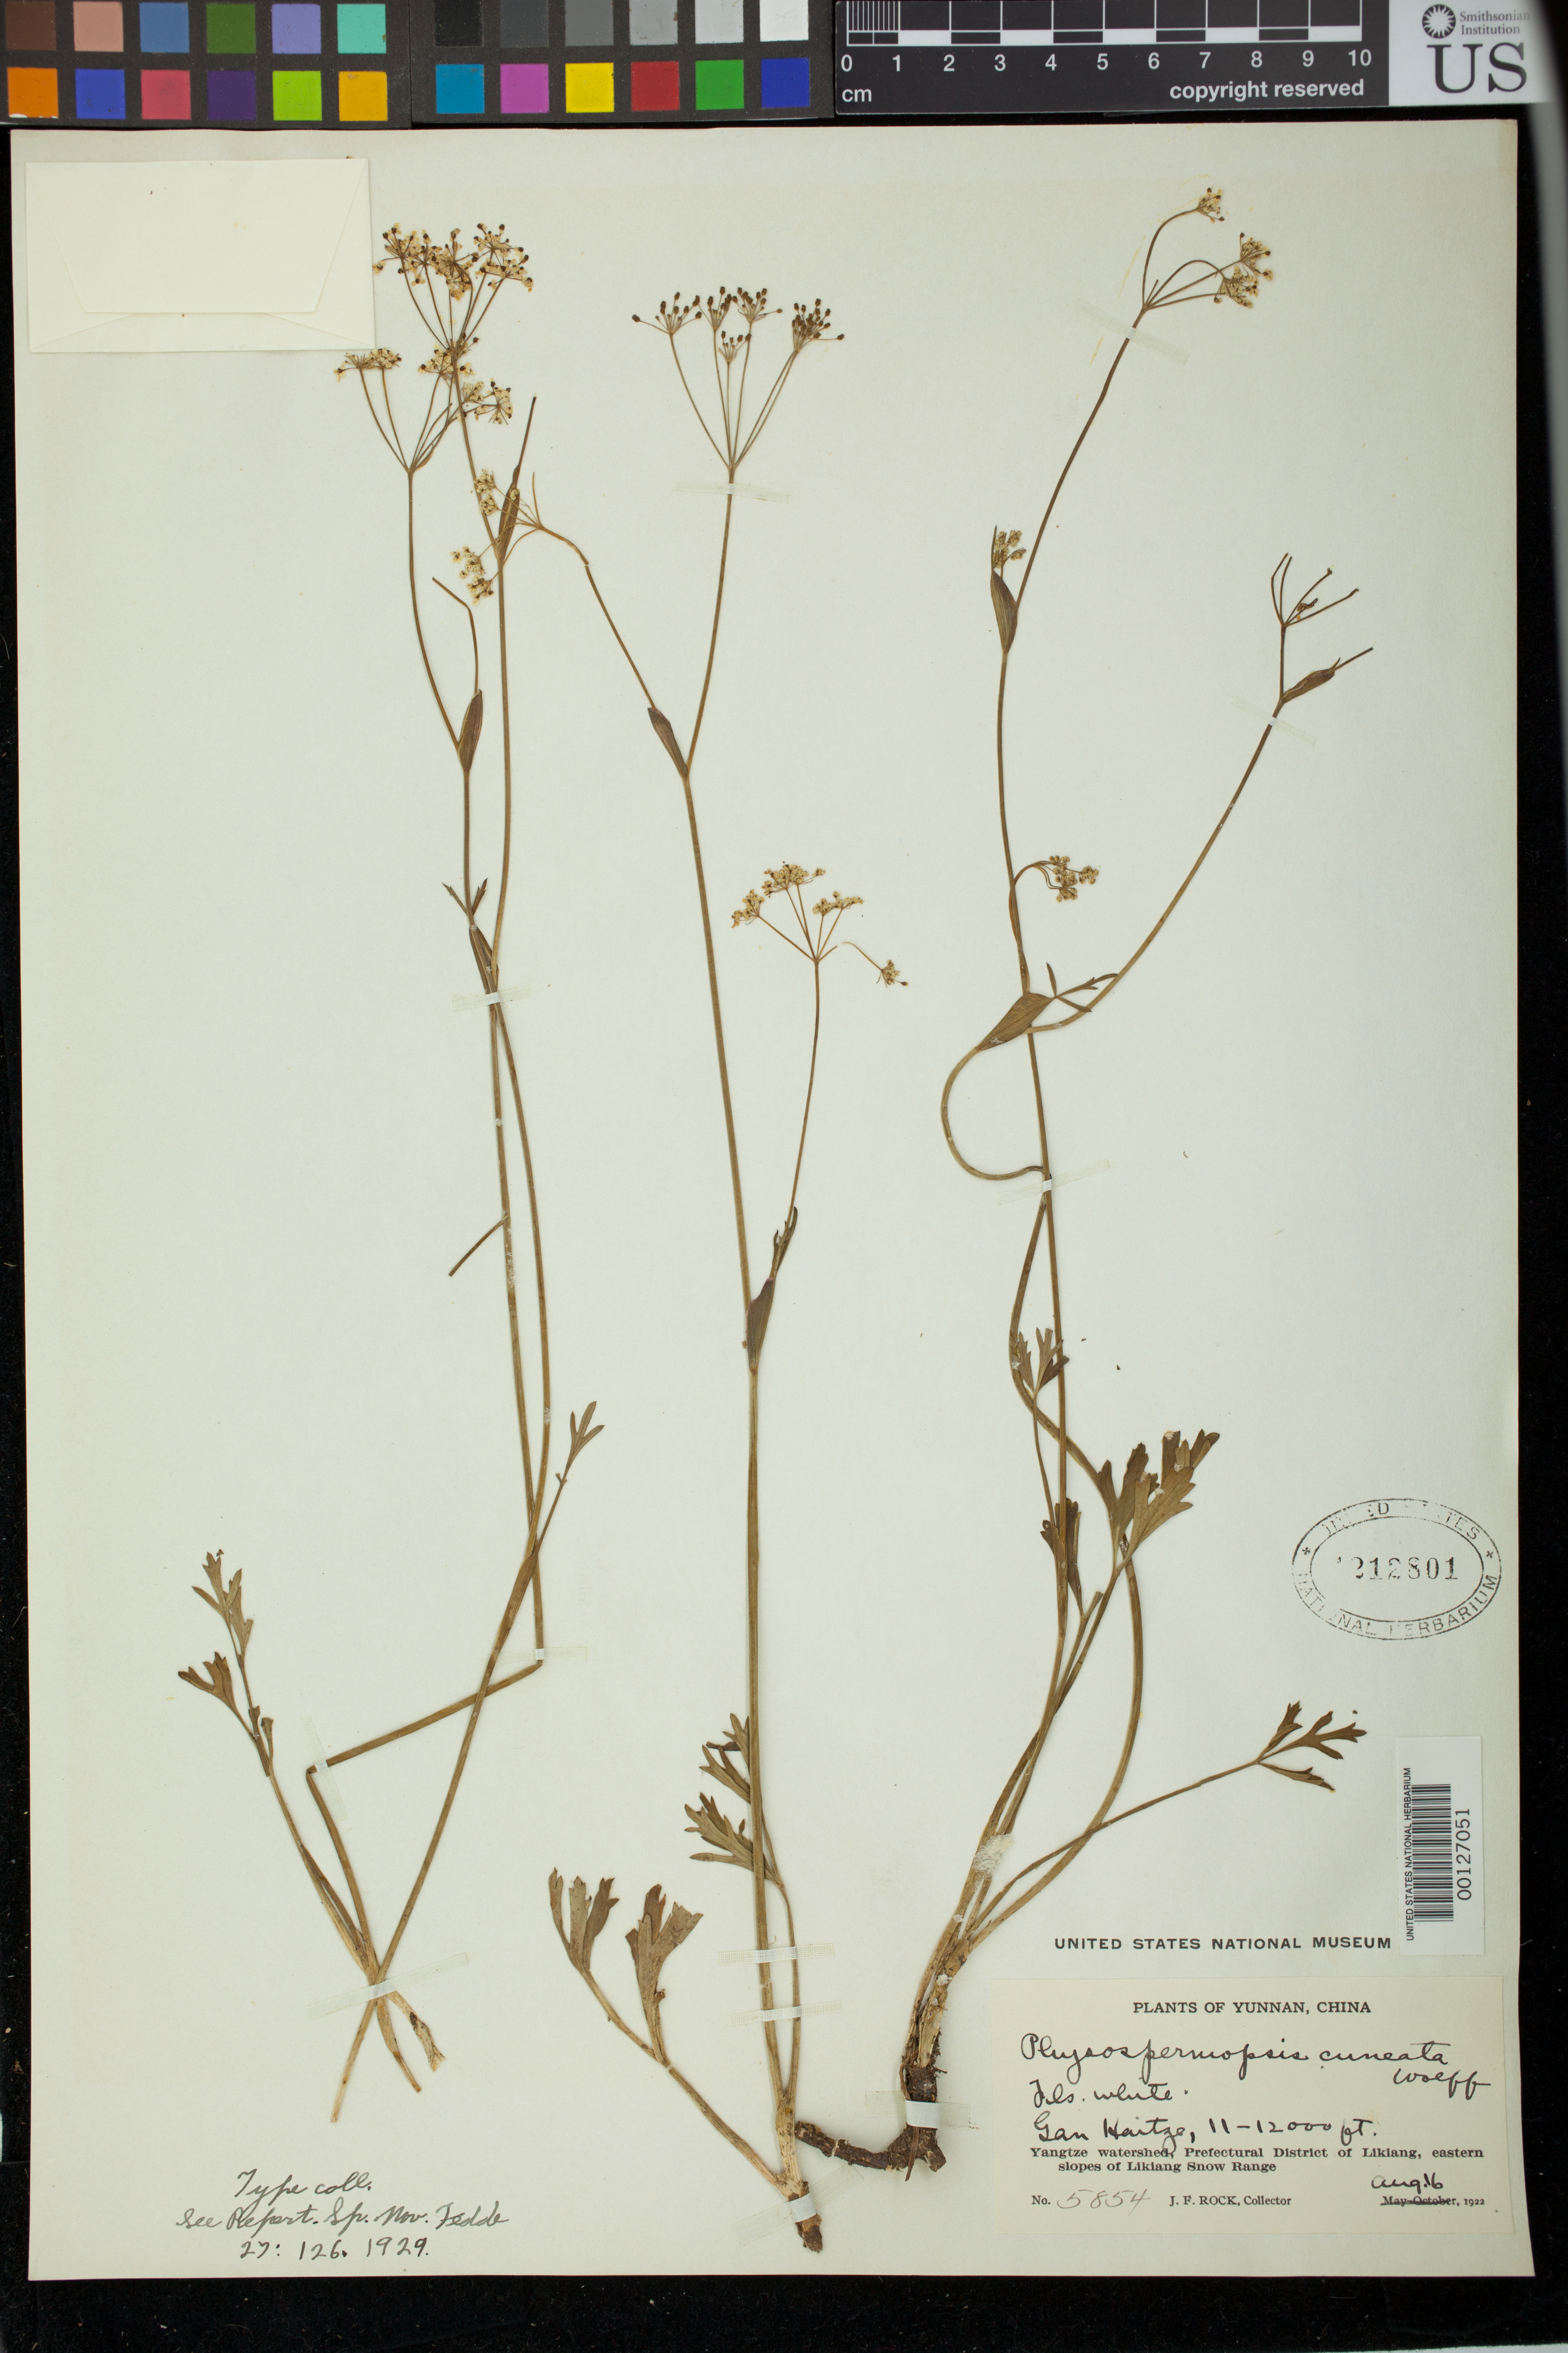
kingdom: Plantae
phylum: Tracheophyta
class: Magnoliopsida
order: Apiales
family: Apiaceae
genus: Physospermopsis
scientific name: Physospermopsis cuneata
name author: H. Wolff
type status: Isotype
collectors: J. F. Rock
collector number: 5854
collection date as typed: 16 Aug 1922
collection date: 1922-08-16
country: China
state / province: Yunnan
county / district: Likiang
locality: Likiang snow range.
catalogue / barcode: US 1212801